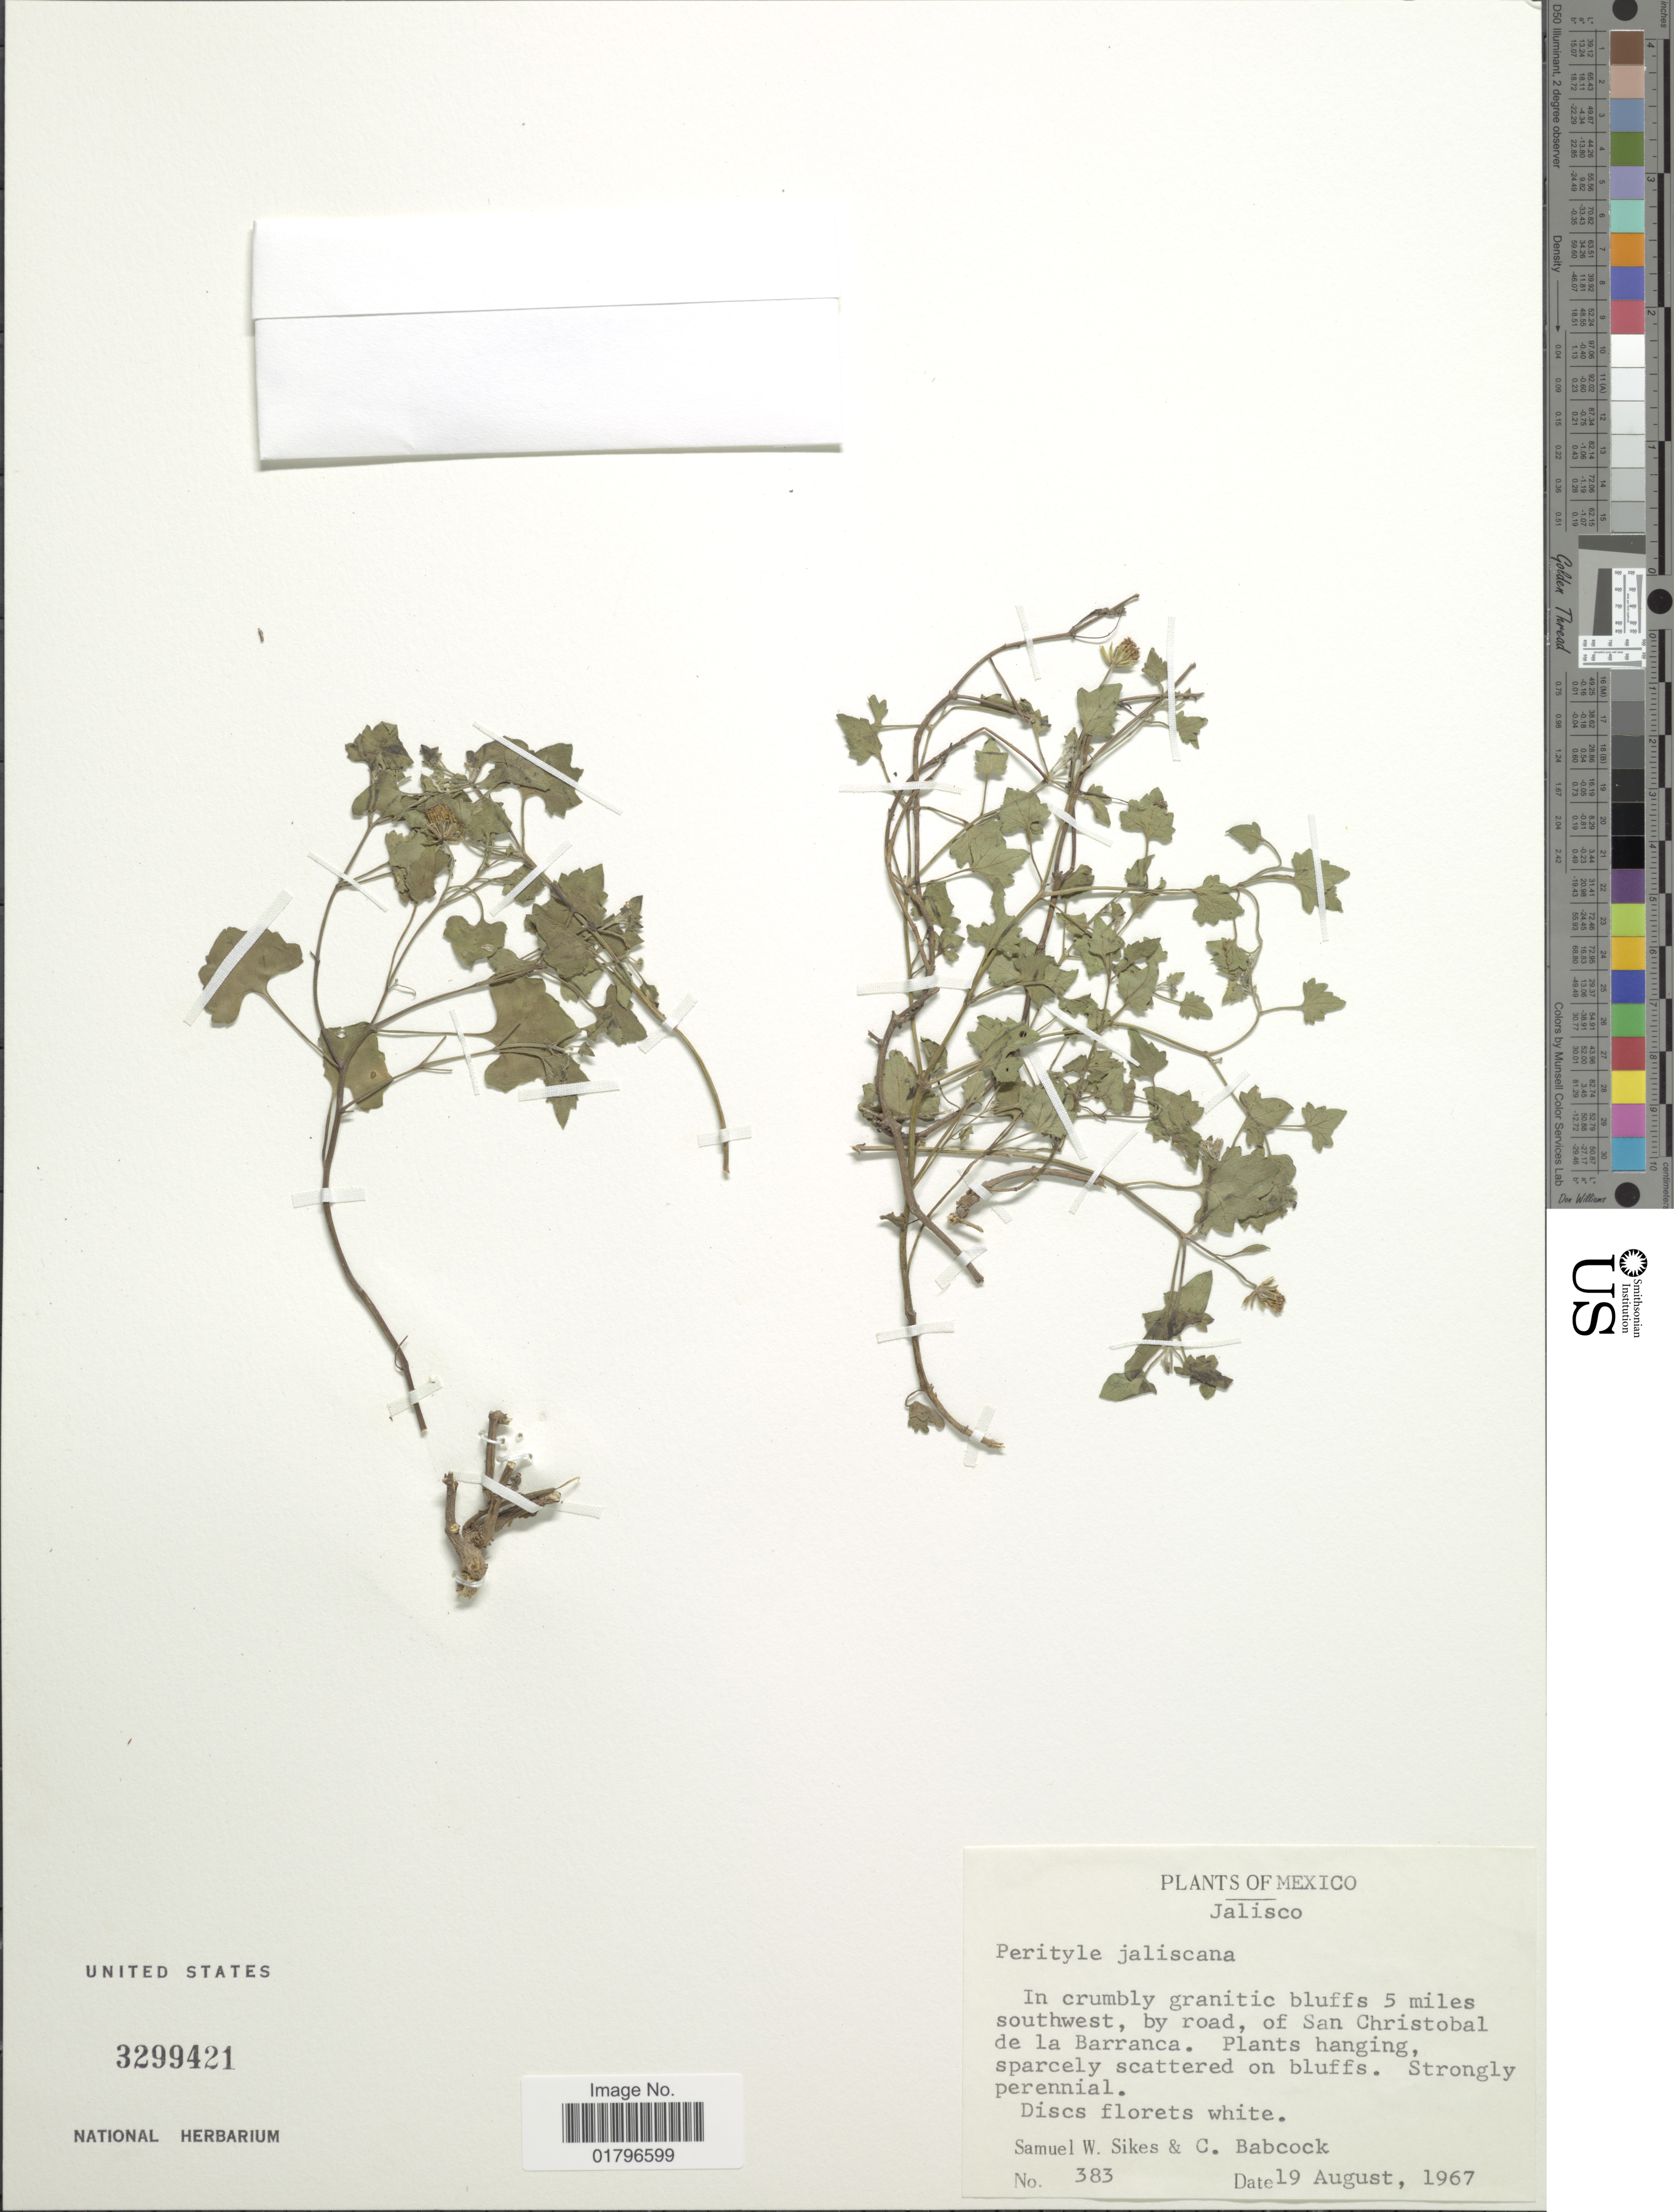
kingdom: Plantae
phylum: Tracheophyta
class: Magnoliopsida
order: Asterales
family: Asteraceae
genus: Perityle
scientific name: Perityle jaliscana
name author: A. Gray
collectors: S. Sikes & C. Babcock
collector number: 383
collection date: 1967-08-19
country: Mexico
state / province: Jalisco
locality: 5 miles southwest, by road, of San Christobal de la Barranca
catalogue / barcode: US 3299421